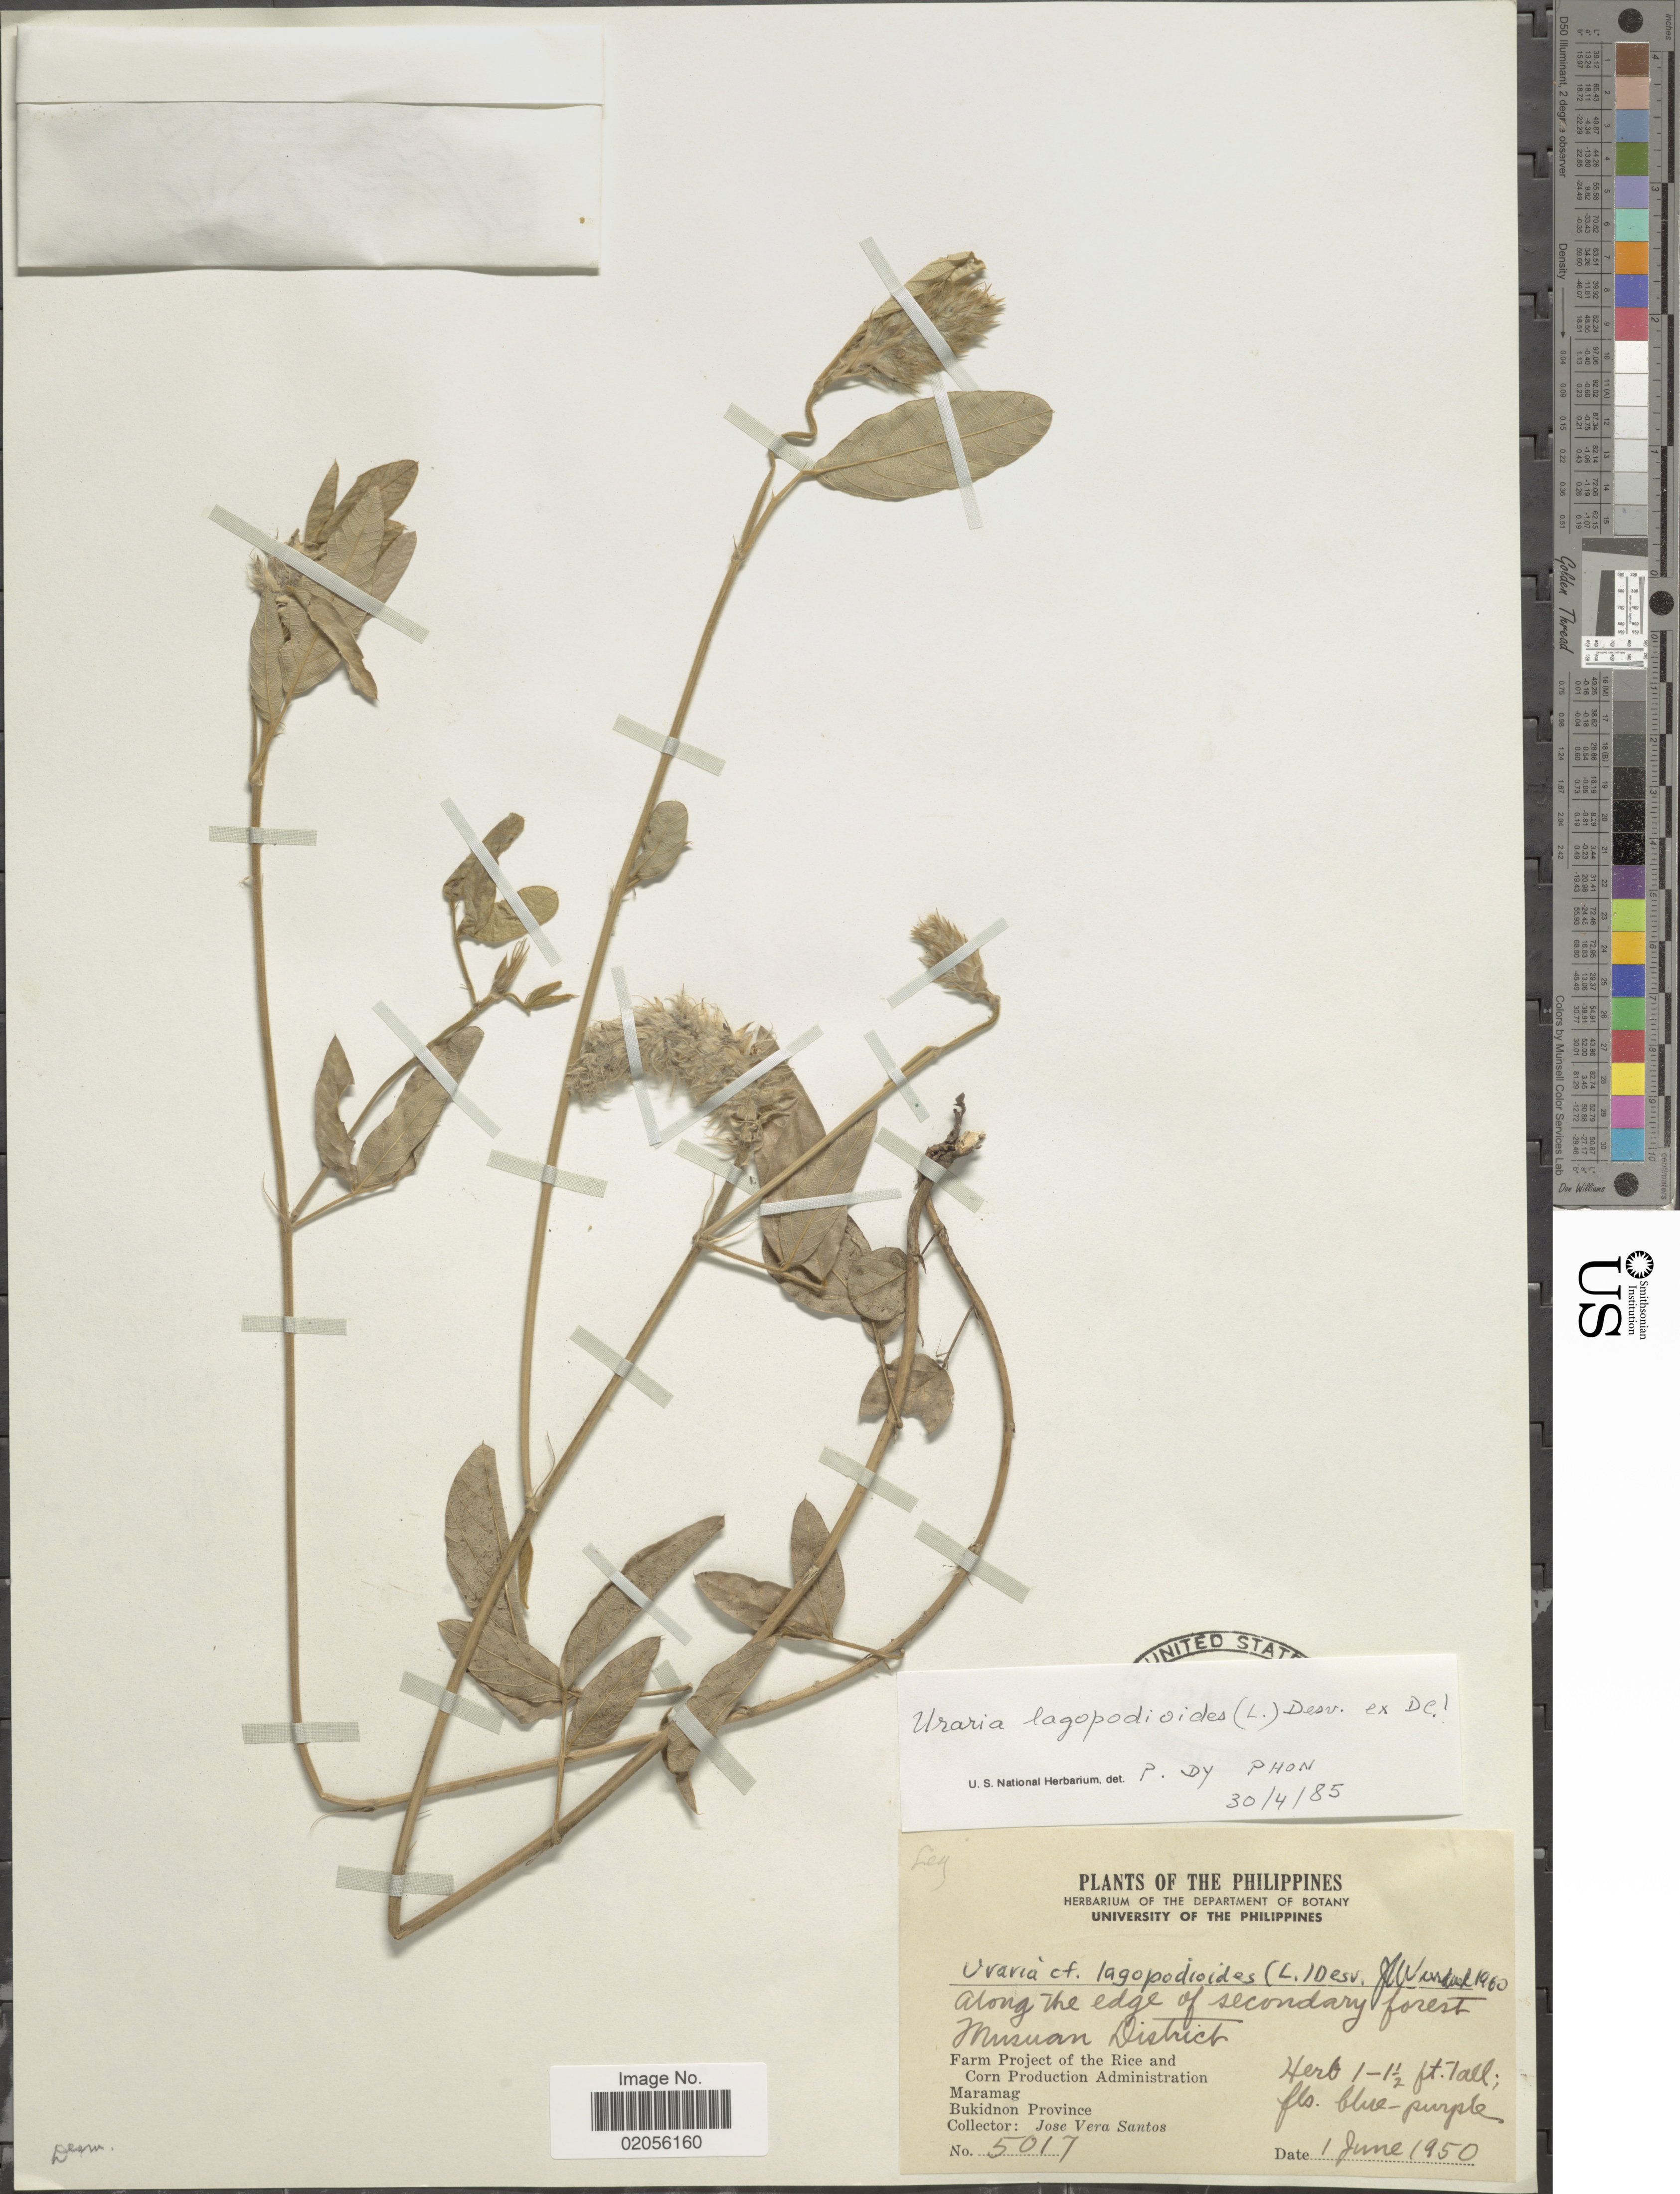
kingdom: Plantae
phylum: Tracheophyta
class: Magnoliopsida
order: Fabales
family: Fabaceae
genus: Uraria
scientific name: Uraria lagopodioides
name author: (L.) Desv. ex DC.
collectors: J. Santos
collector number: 5017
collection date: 1950-06-01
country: Philippines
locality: Musuan District. Farm Project of the Rice and Corn Production Administration. Maramag. Bukidnon Province